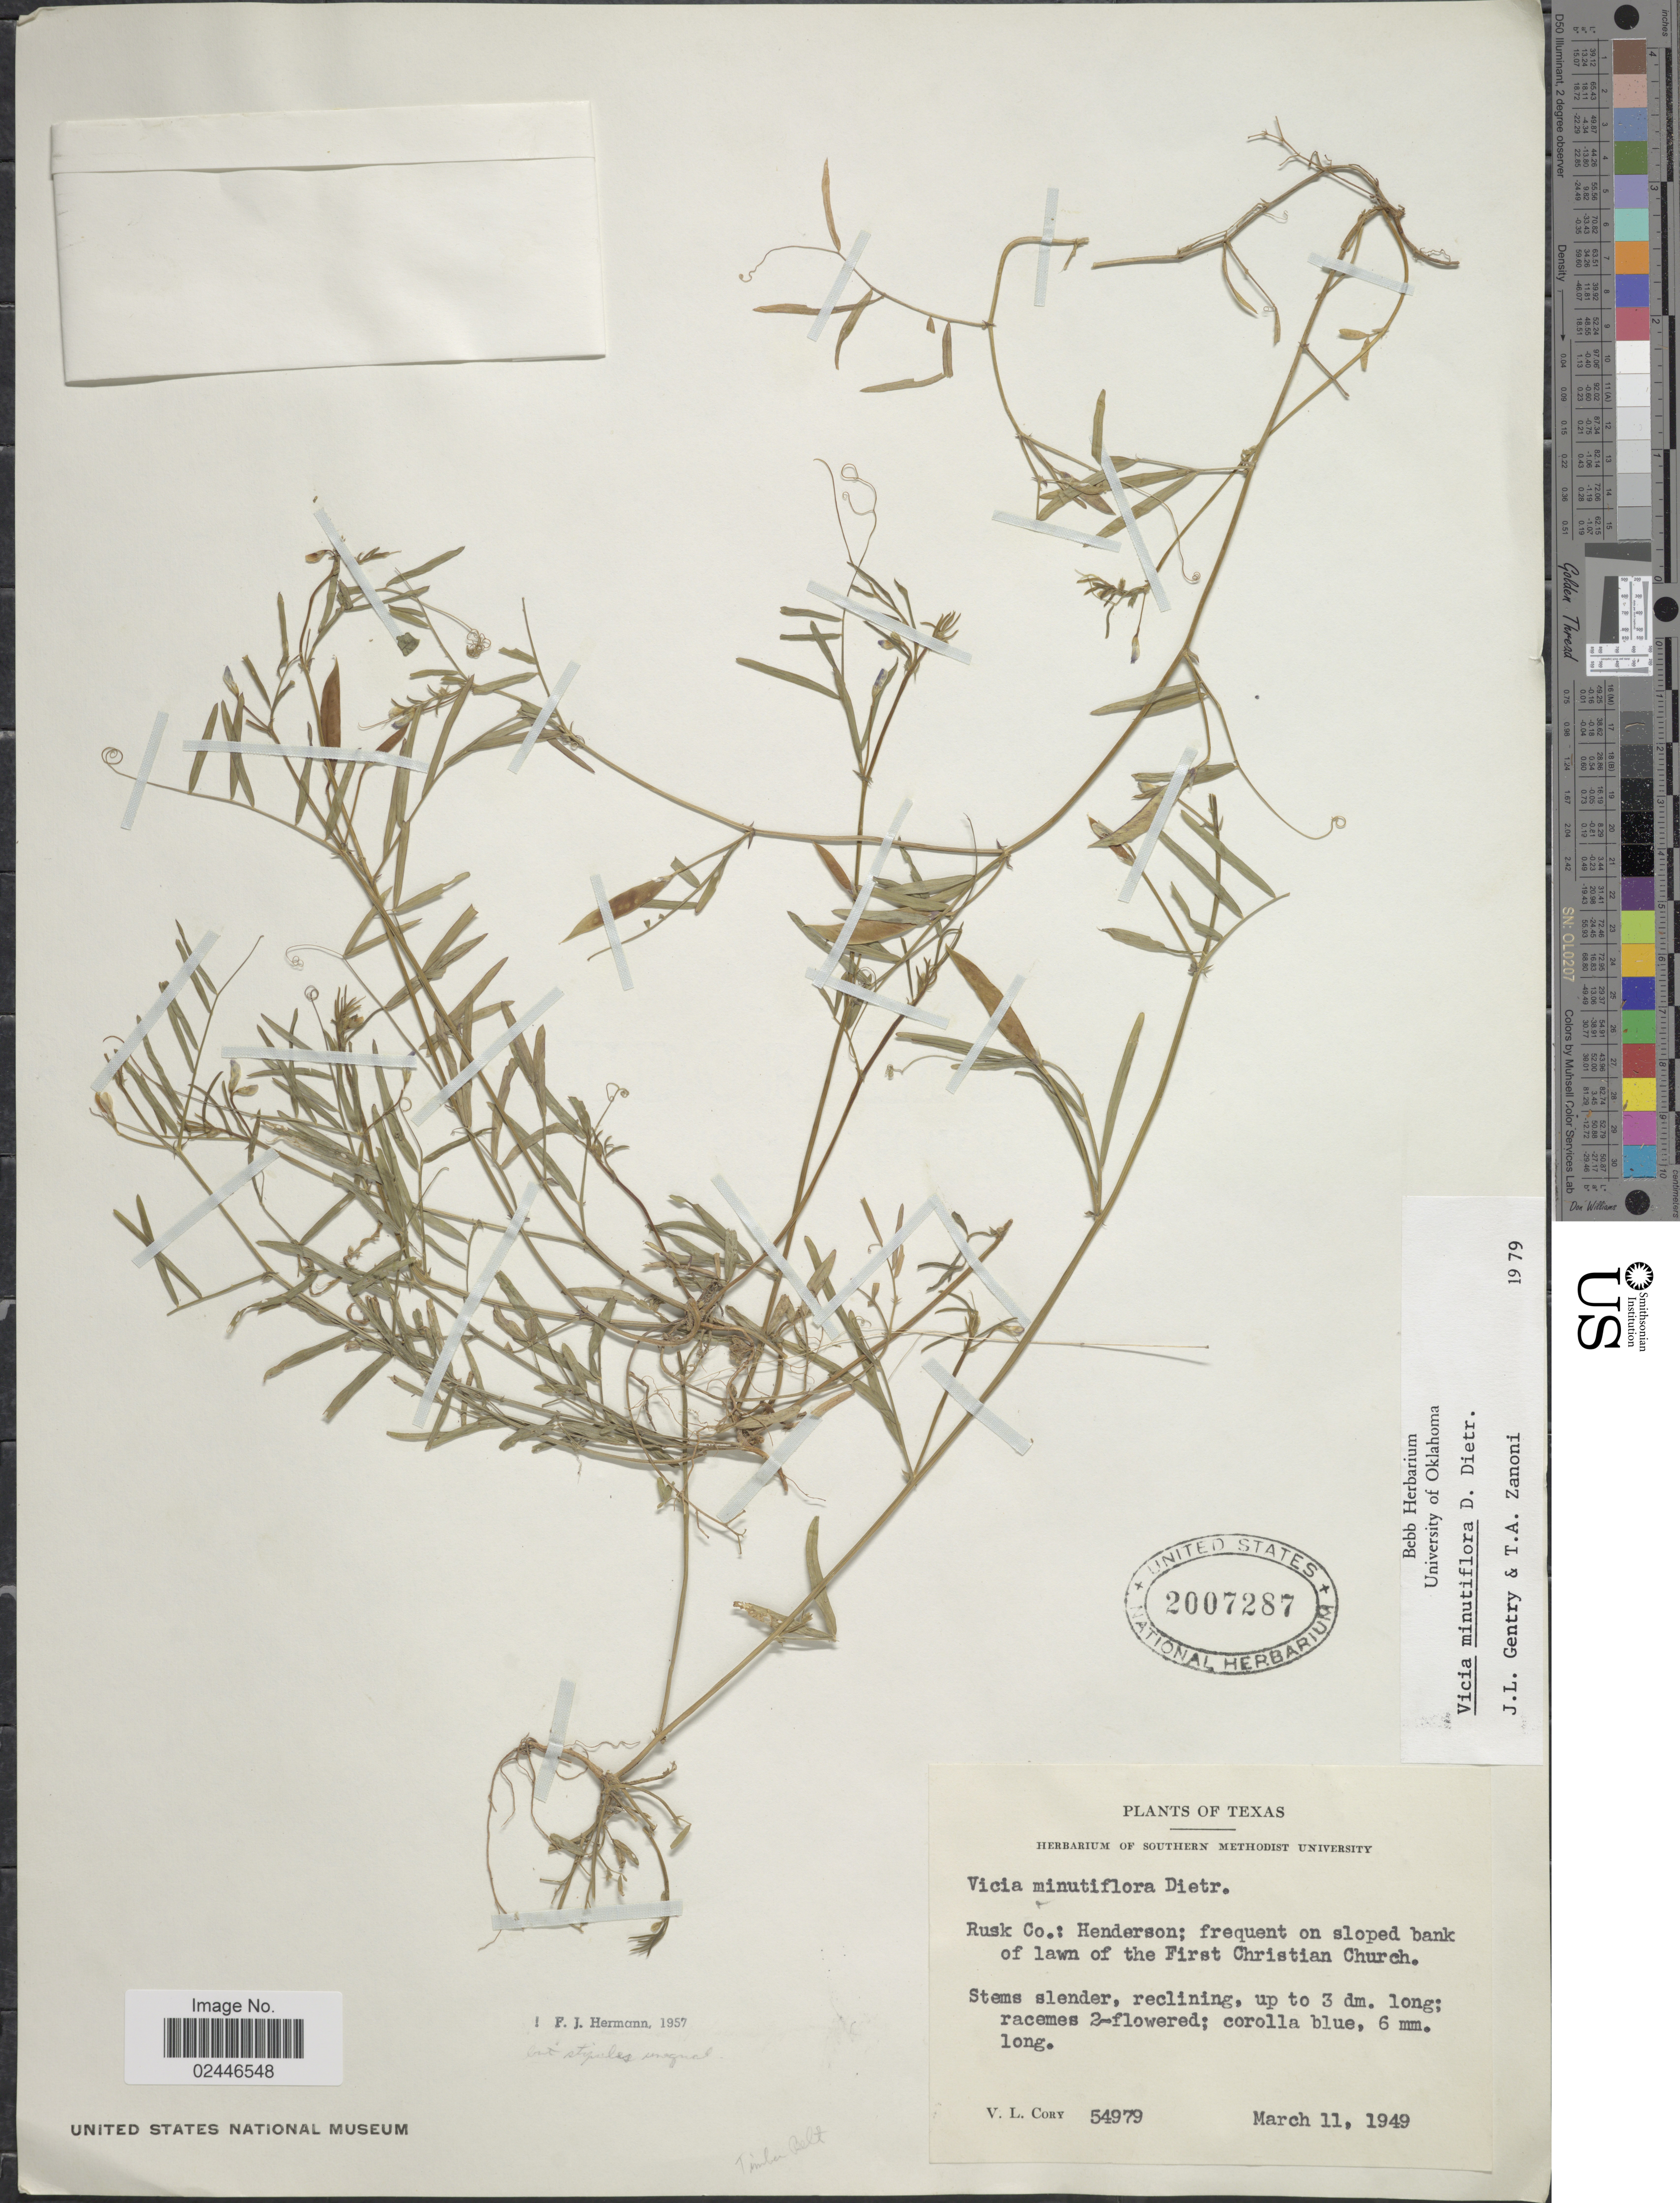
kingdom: Plantae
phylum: Tracheophyta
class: Magnoliopsida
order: Fabales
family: Fabaceae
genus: Vicia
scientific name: Vicia minutiflora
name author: D. Dietr.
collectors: V. Cory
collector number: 54979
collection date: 1949-03-11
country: United States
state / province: Texas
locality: Rusk Co, Henderson, First Christian Church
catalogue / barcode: US 2007287